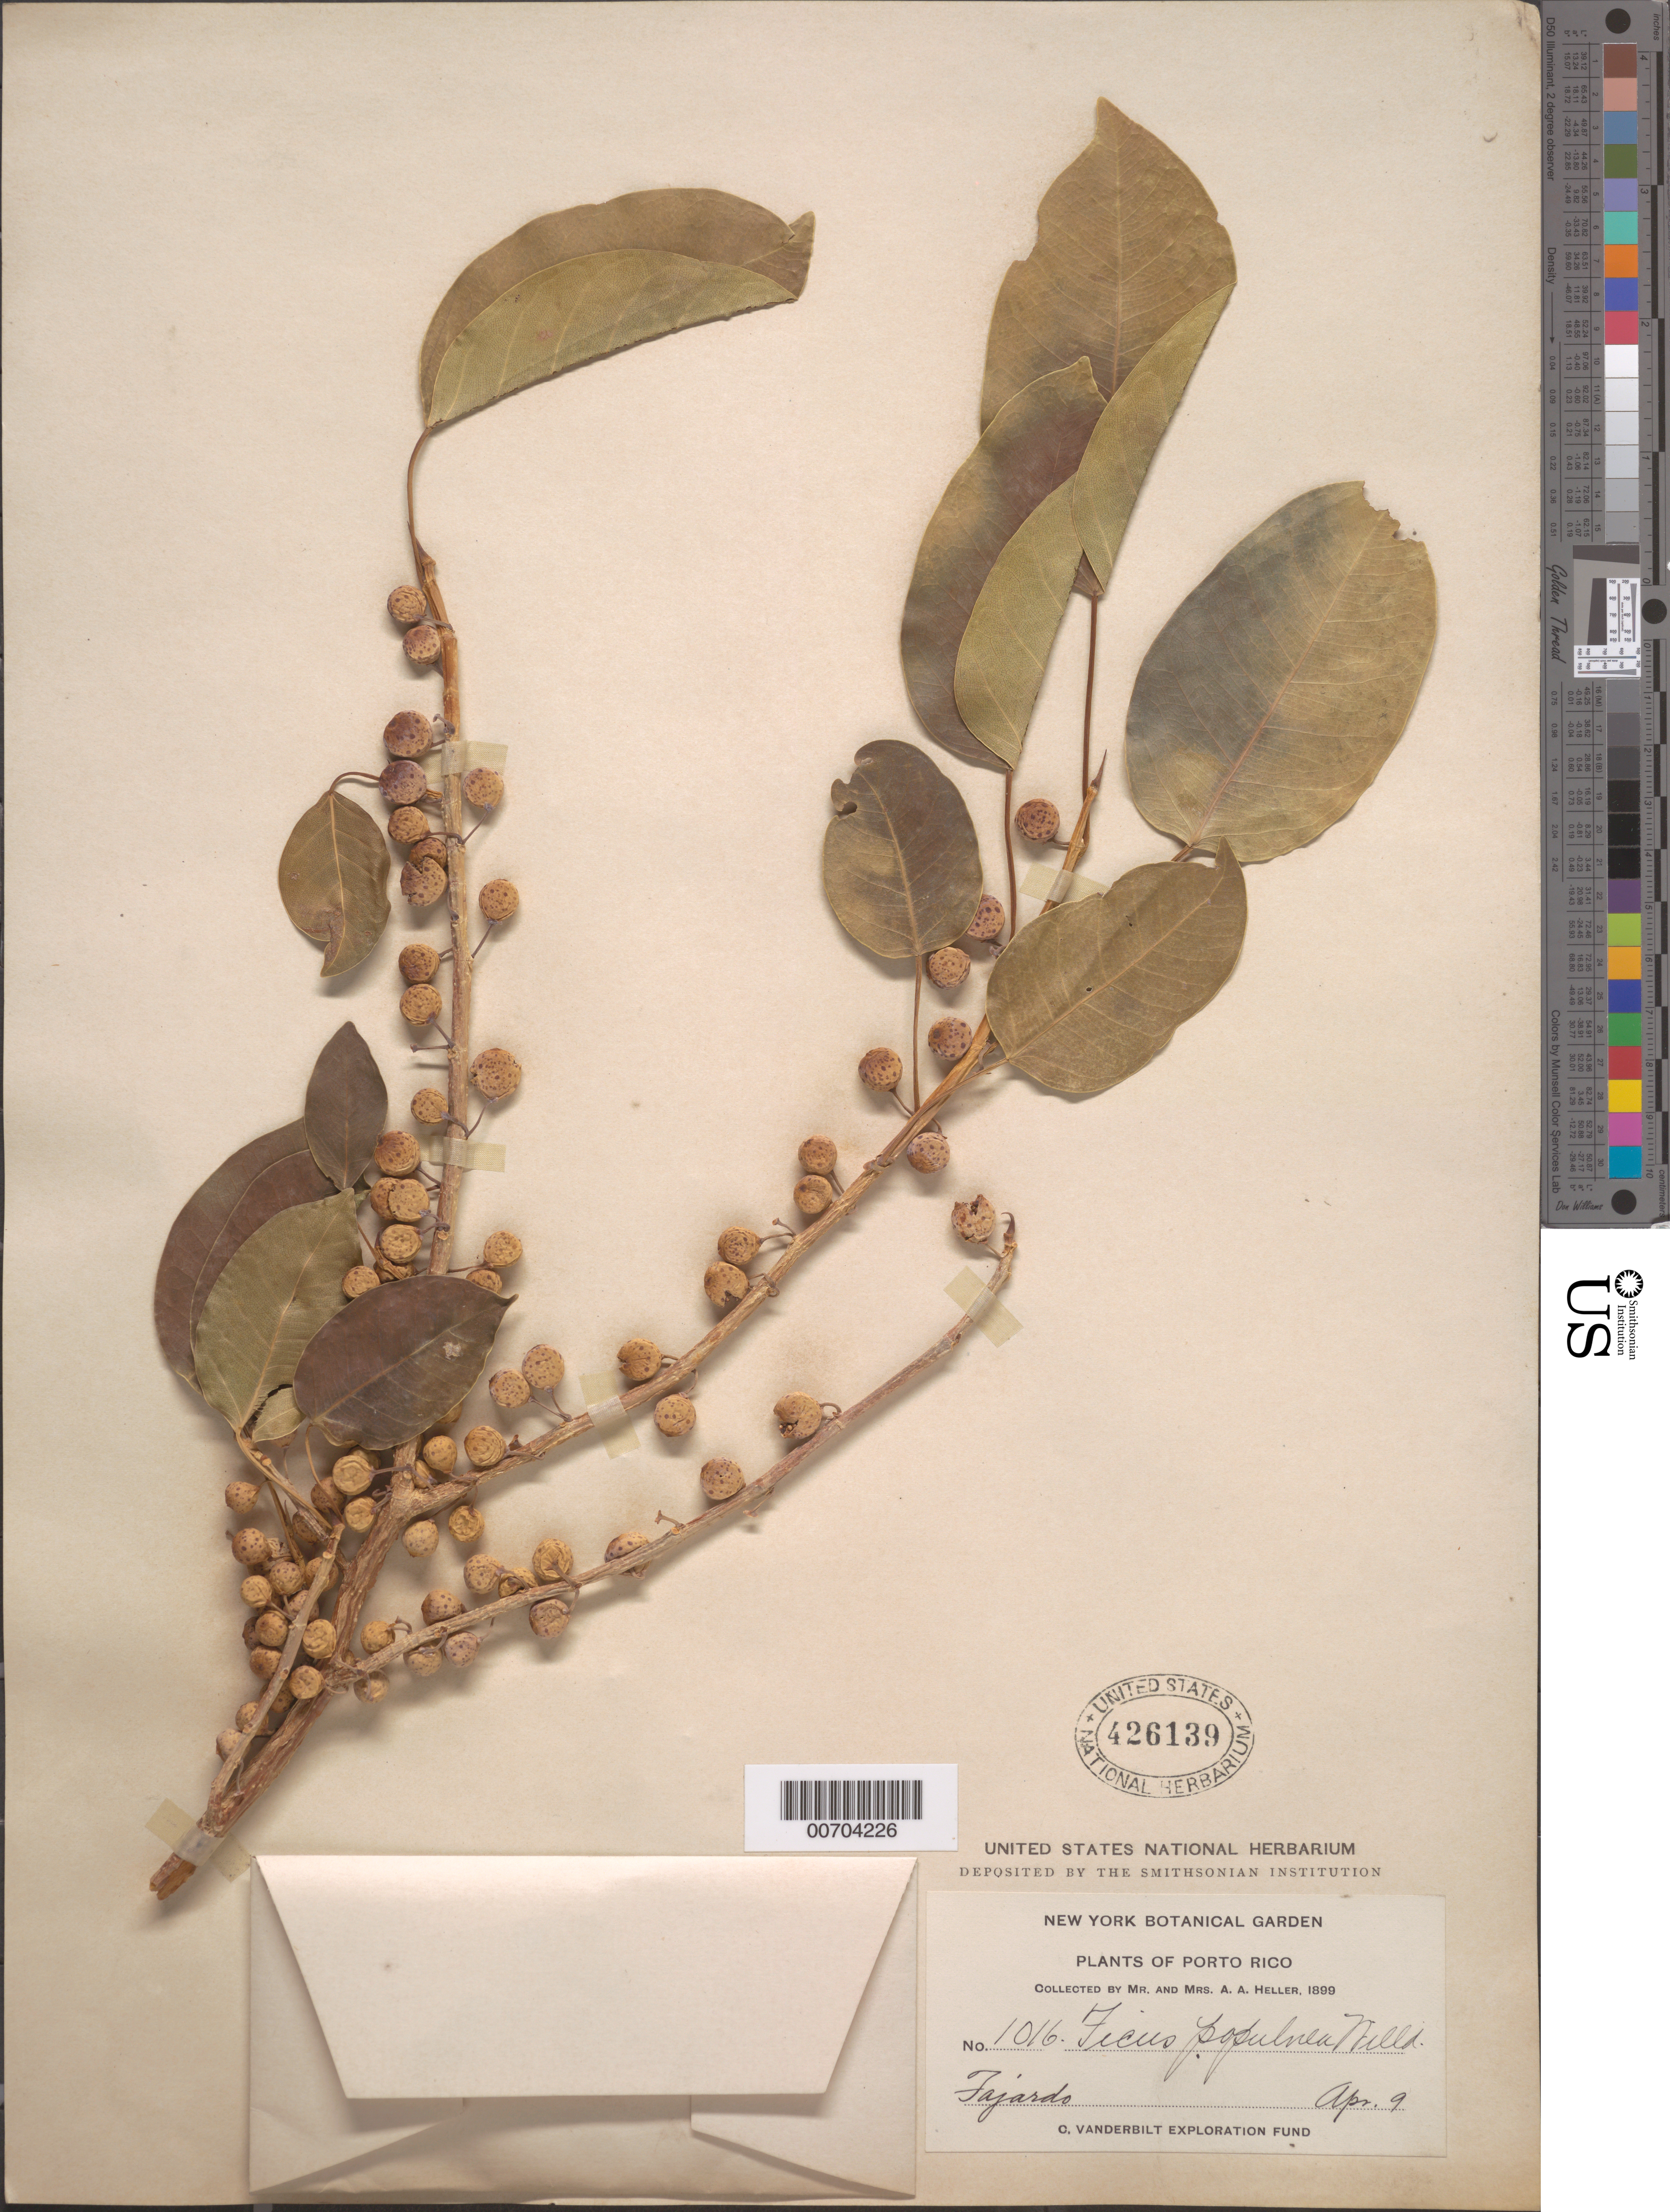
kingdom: Plantae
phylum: Tracheophyta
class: Magnoliopsida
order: Rosales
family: Moraceae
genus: Ficus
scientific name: Ficus populnea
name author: Willd.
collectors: A. A. Heller & -- Heller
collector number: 1016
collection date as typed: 09 Apr 1899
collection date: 1899-04-09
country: Puerto Rico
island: Greater Antilles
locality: Fajardo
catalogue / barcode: US 426139